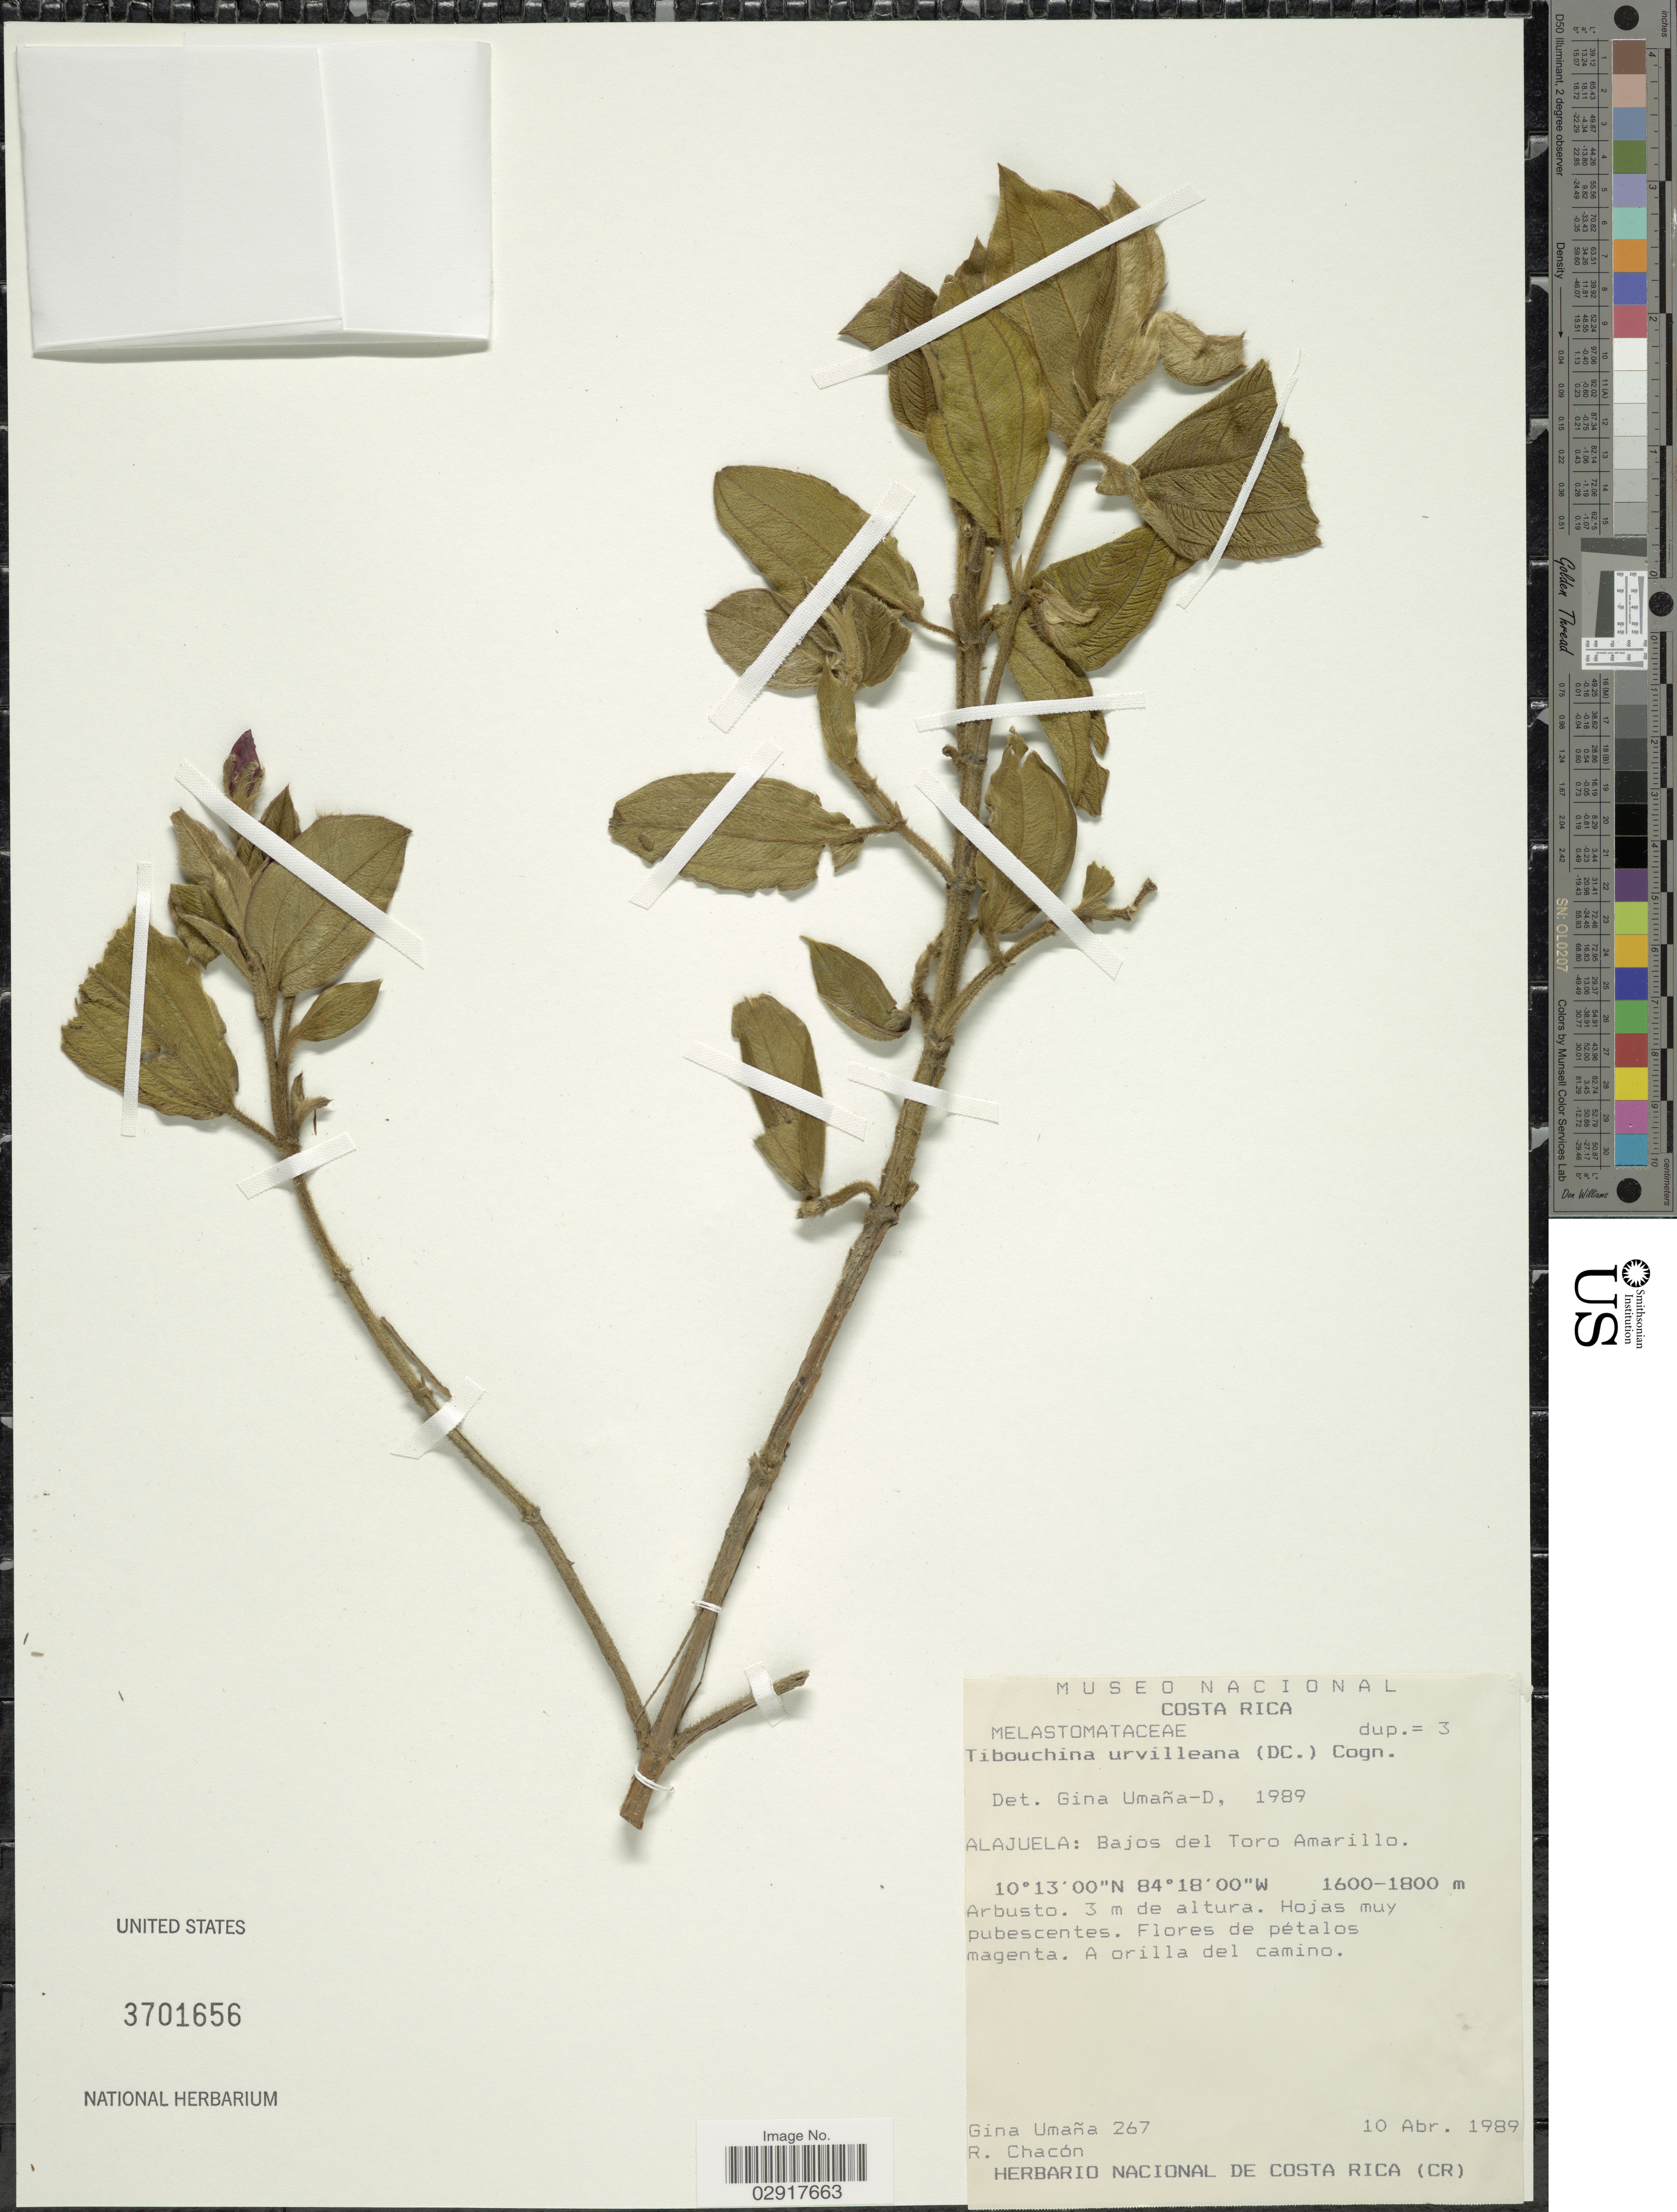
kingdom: Plantae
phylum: Tracheophyta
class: Magnoliopsida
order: Myrtales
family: Melastomataceae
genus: Pleroma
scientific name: Pleroma urvilleanum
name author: (DC.) P.J.F. Guim. & Michelang.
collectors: G. Umana & R. Chacón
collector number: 267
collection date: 1989-04-10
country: Costa Rica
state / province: Alajuela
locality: Bajos del Toro Amarillo.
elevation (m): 1600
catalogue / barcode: US 3701656